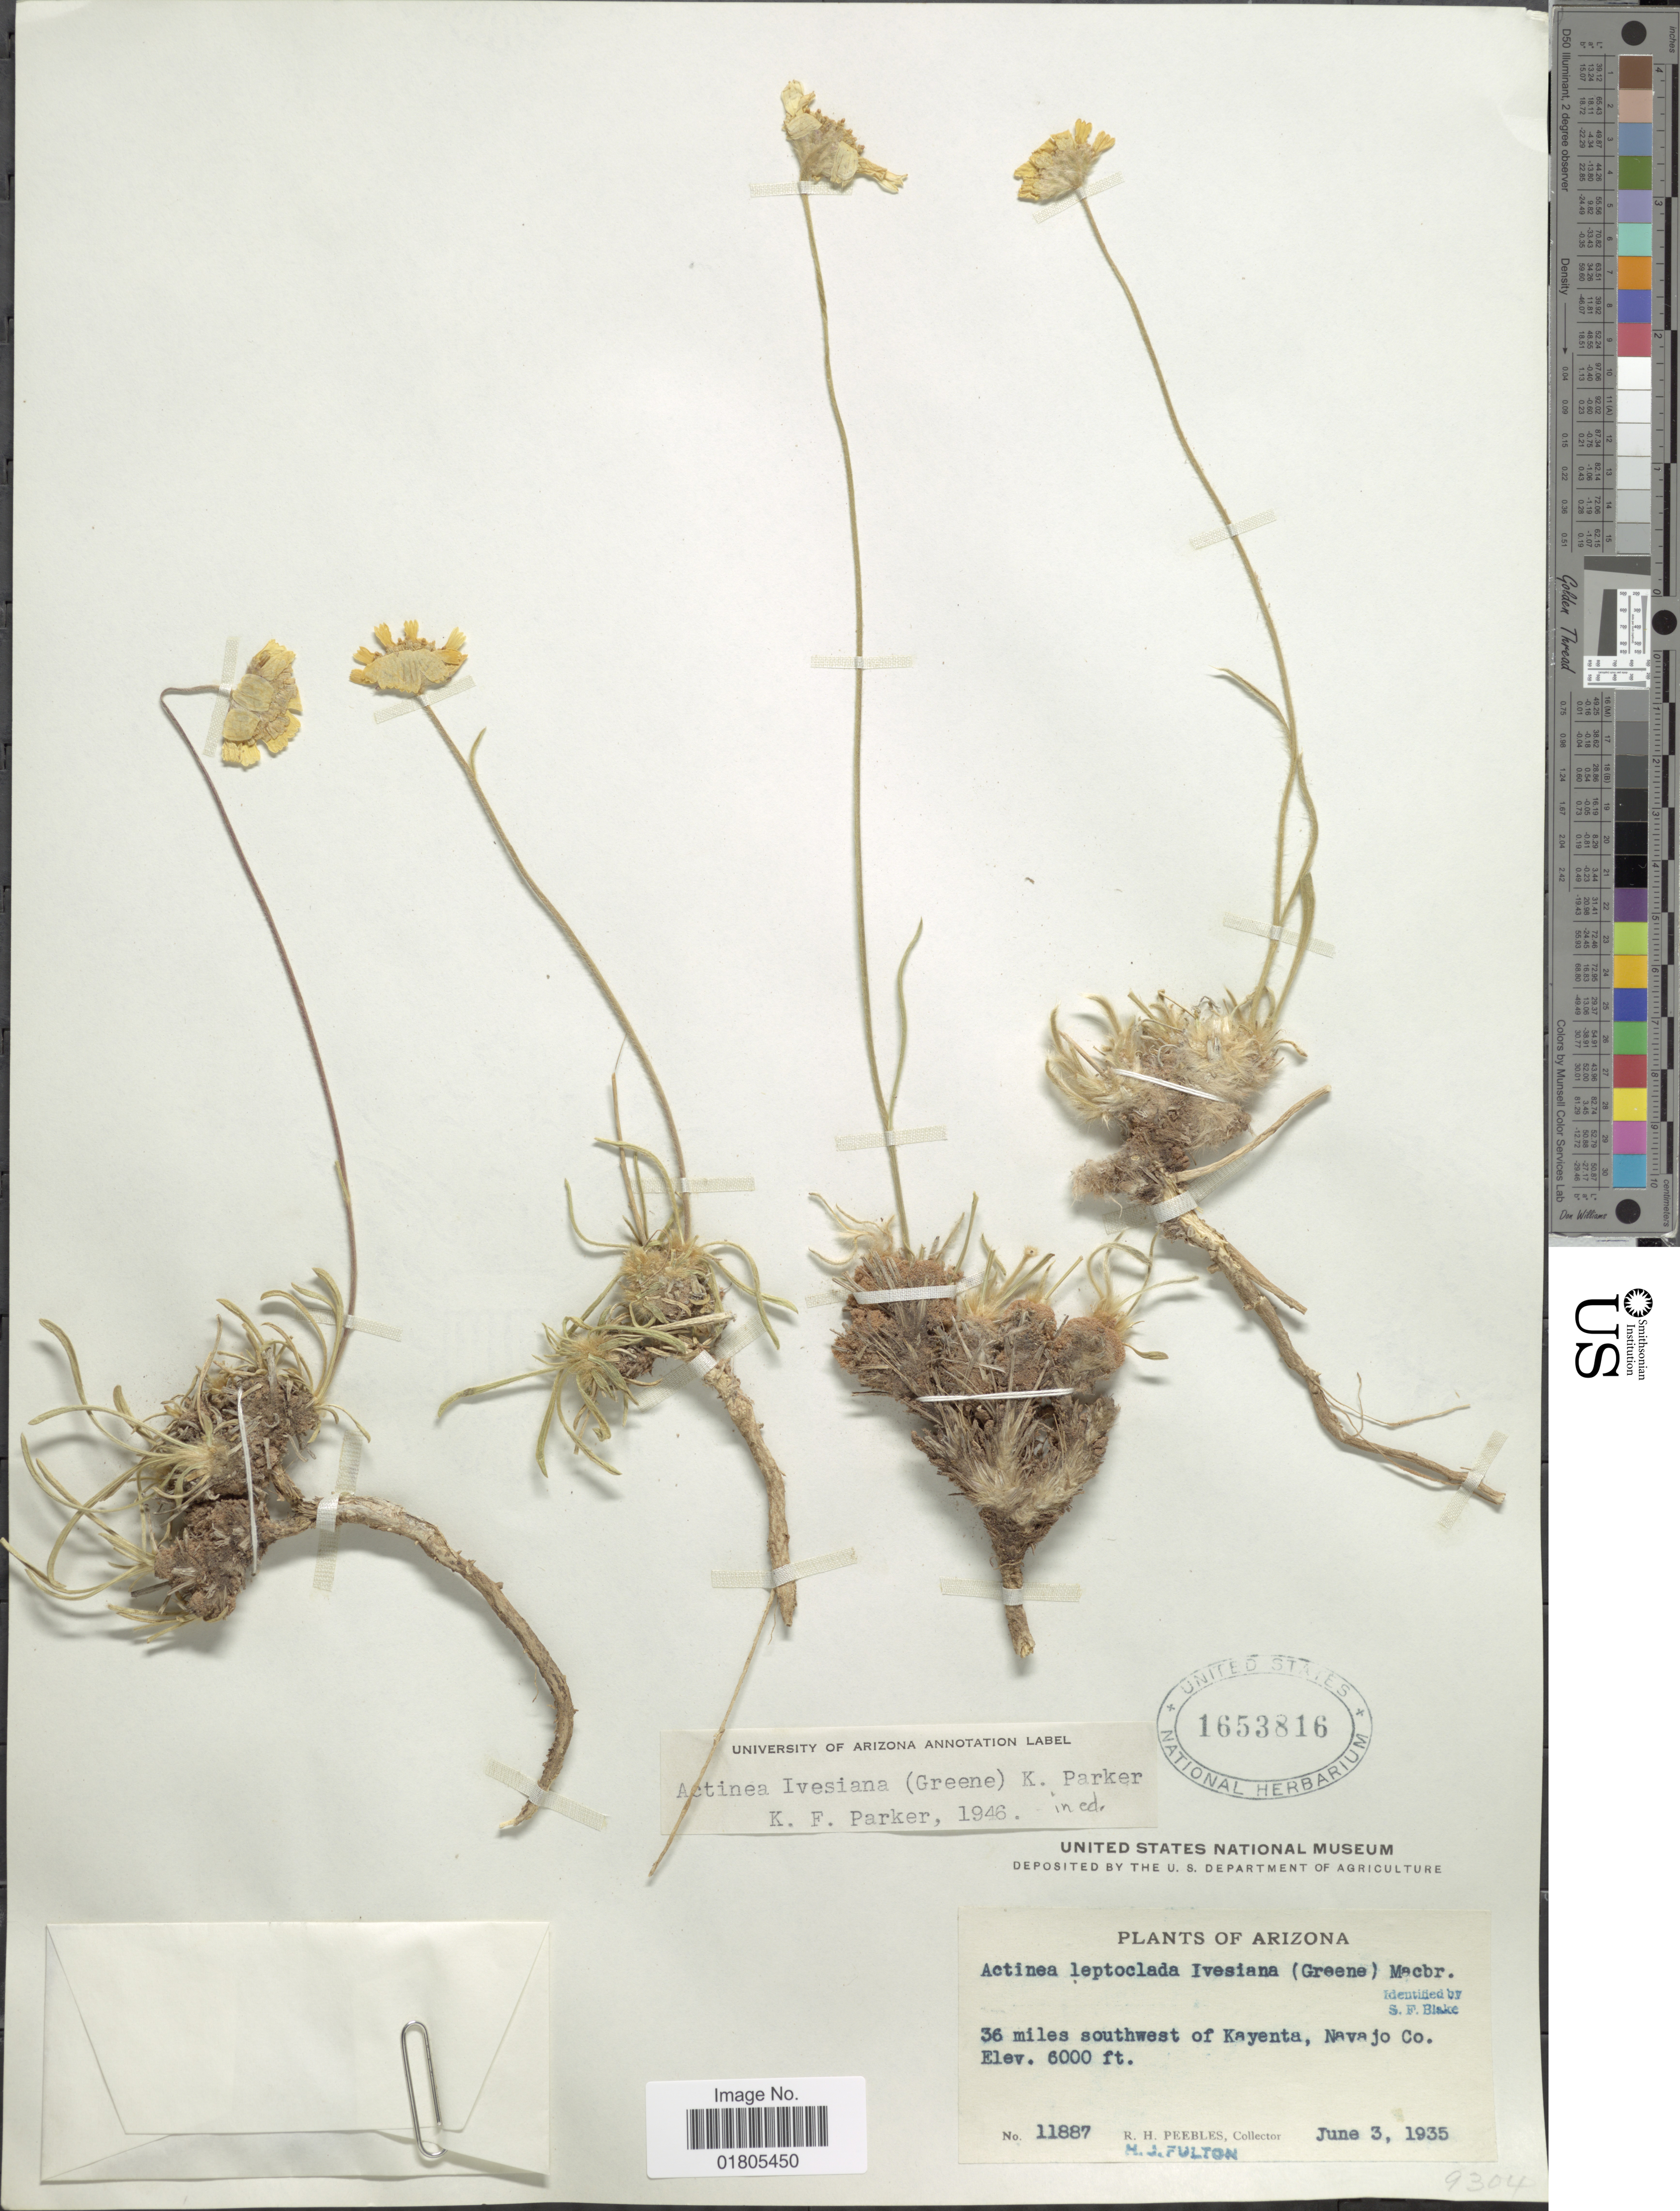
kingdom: Plantae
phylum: Tracheophyta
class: Magnoliopsida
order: Asterales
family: Asteraceae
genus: Actinea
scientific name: Actinea ivesiana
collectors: R. H. Peebles & H. Fulton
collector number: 11887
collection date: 1935-06-03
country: United States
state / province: Arizona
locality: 36 miles southwest of Kayenta, Navajo Co.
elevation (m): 1829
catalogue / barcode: US 1653816